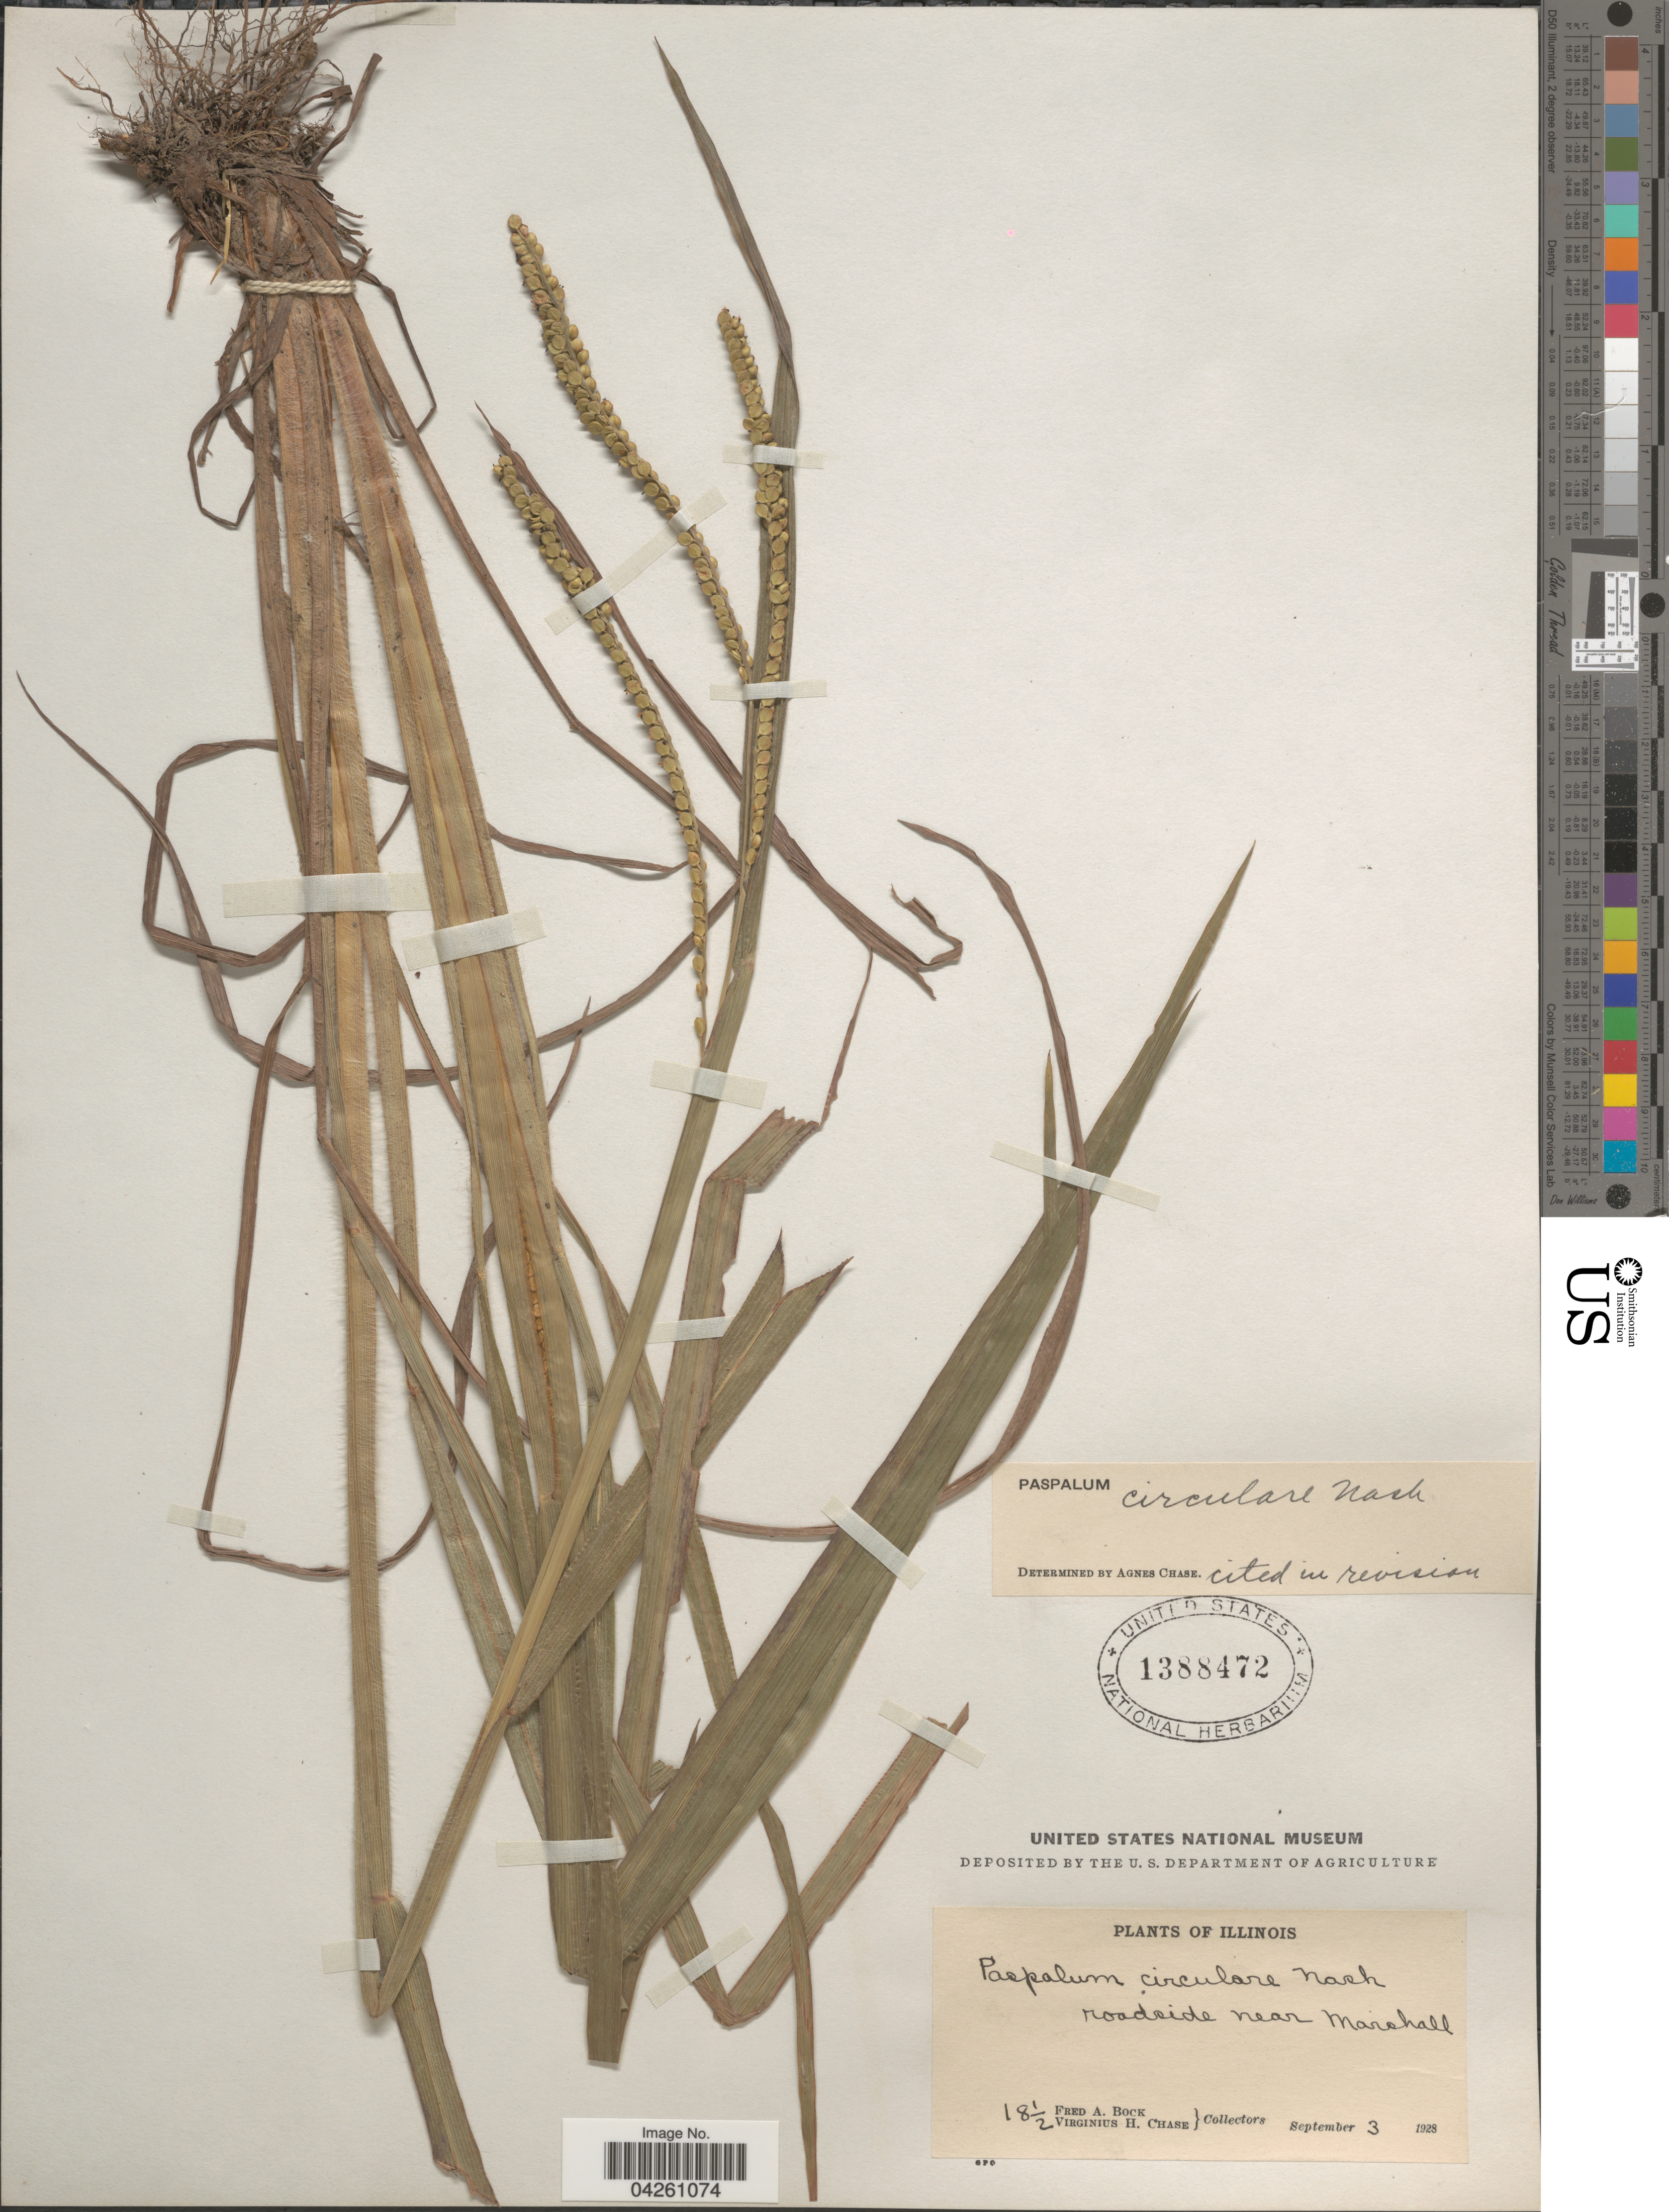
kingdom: Plantae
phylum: Tracheophyta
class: Liliopsida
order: Poales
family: Poaceae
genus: Paspalum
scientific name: Paspalum circulare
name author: Nash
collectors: F. Bock & V. H. Chase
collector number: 18½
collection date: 1928-09-03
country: United States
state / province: Illinois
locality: Roadside near Marshall.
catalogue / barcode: US 1388472